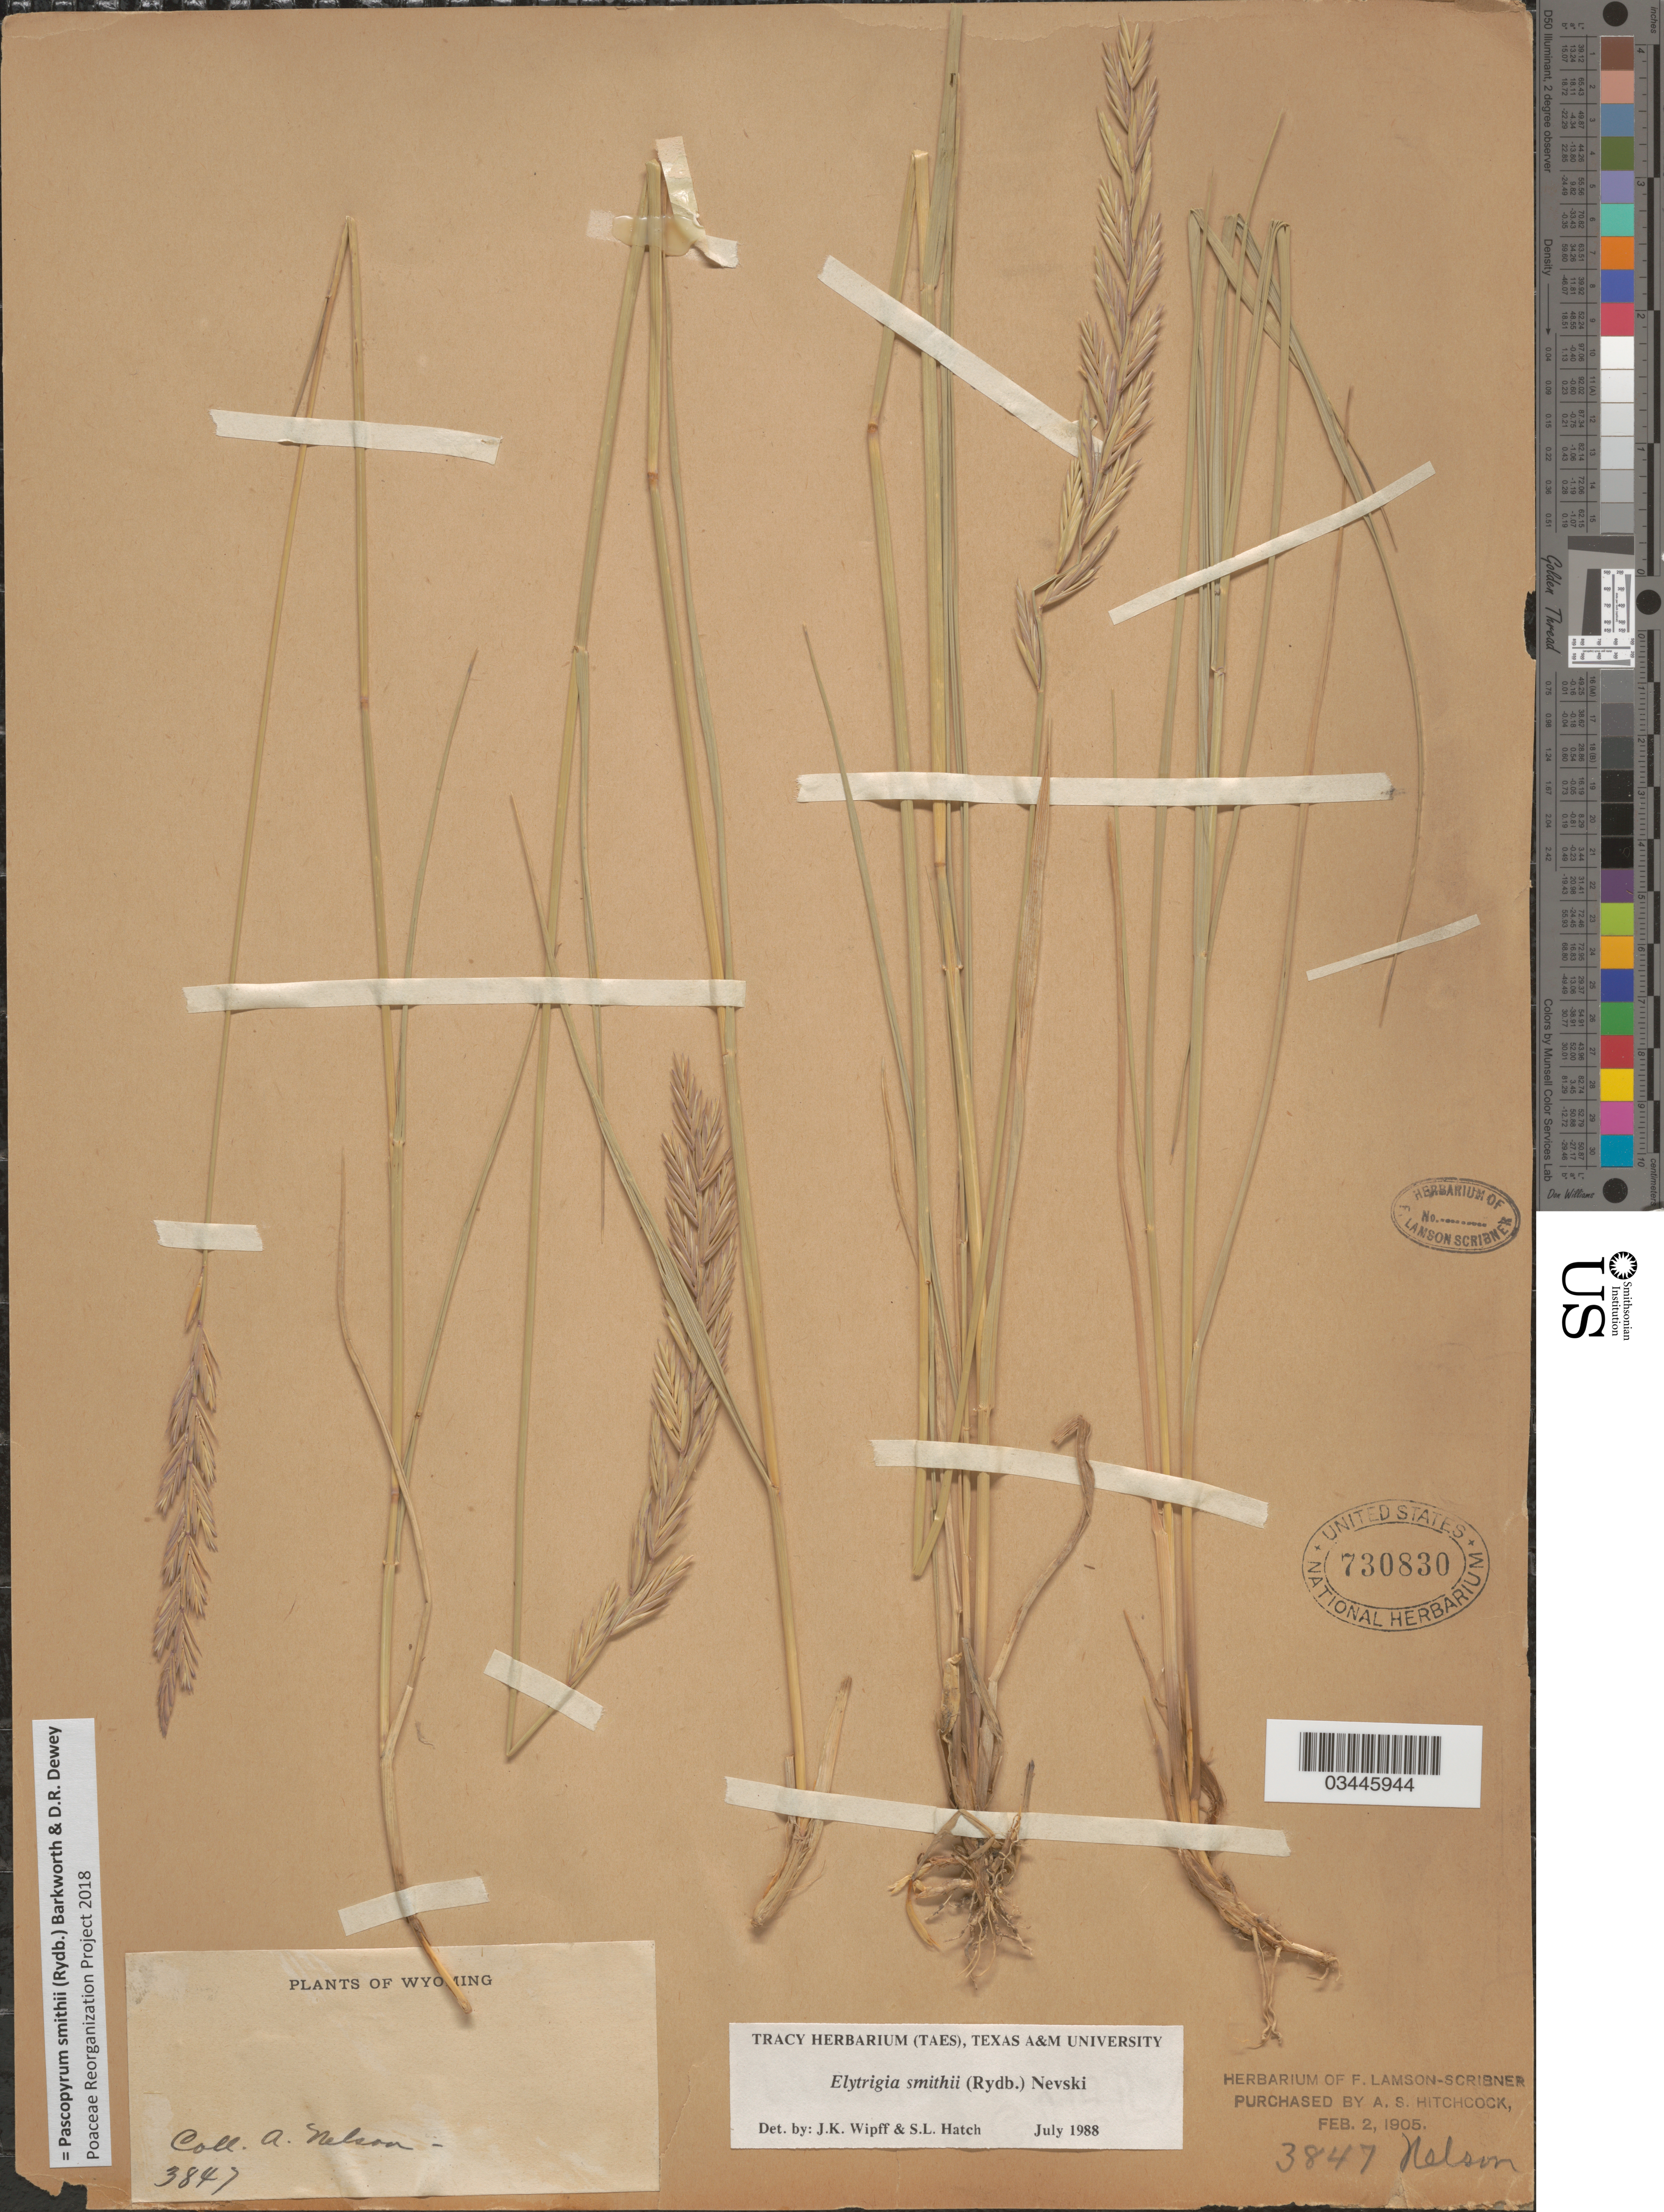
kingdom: Plantae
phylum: Tracheophyta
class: Liliopsida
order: Poales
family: Poaceae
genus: Pascopyrum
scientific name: Pascopyrum smithii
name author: (Rydb.) Barkworth & Dewey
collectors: A. Nelson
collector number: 3847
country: United States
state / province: Wyoming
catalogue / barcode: US 730830